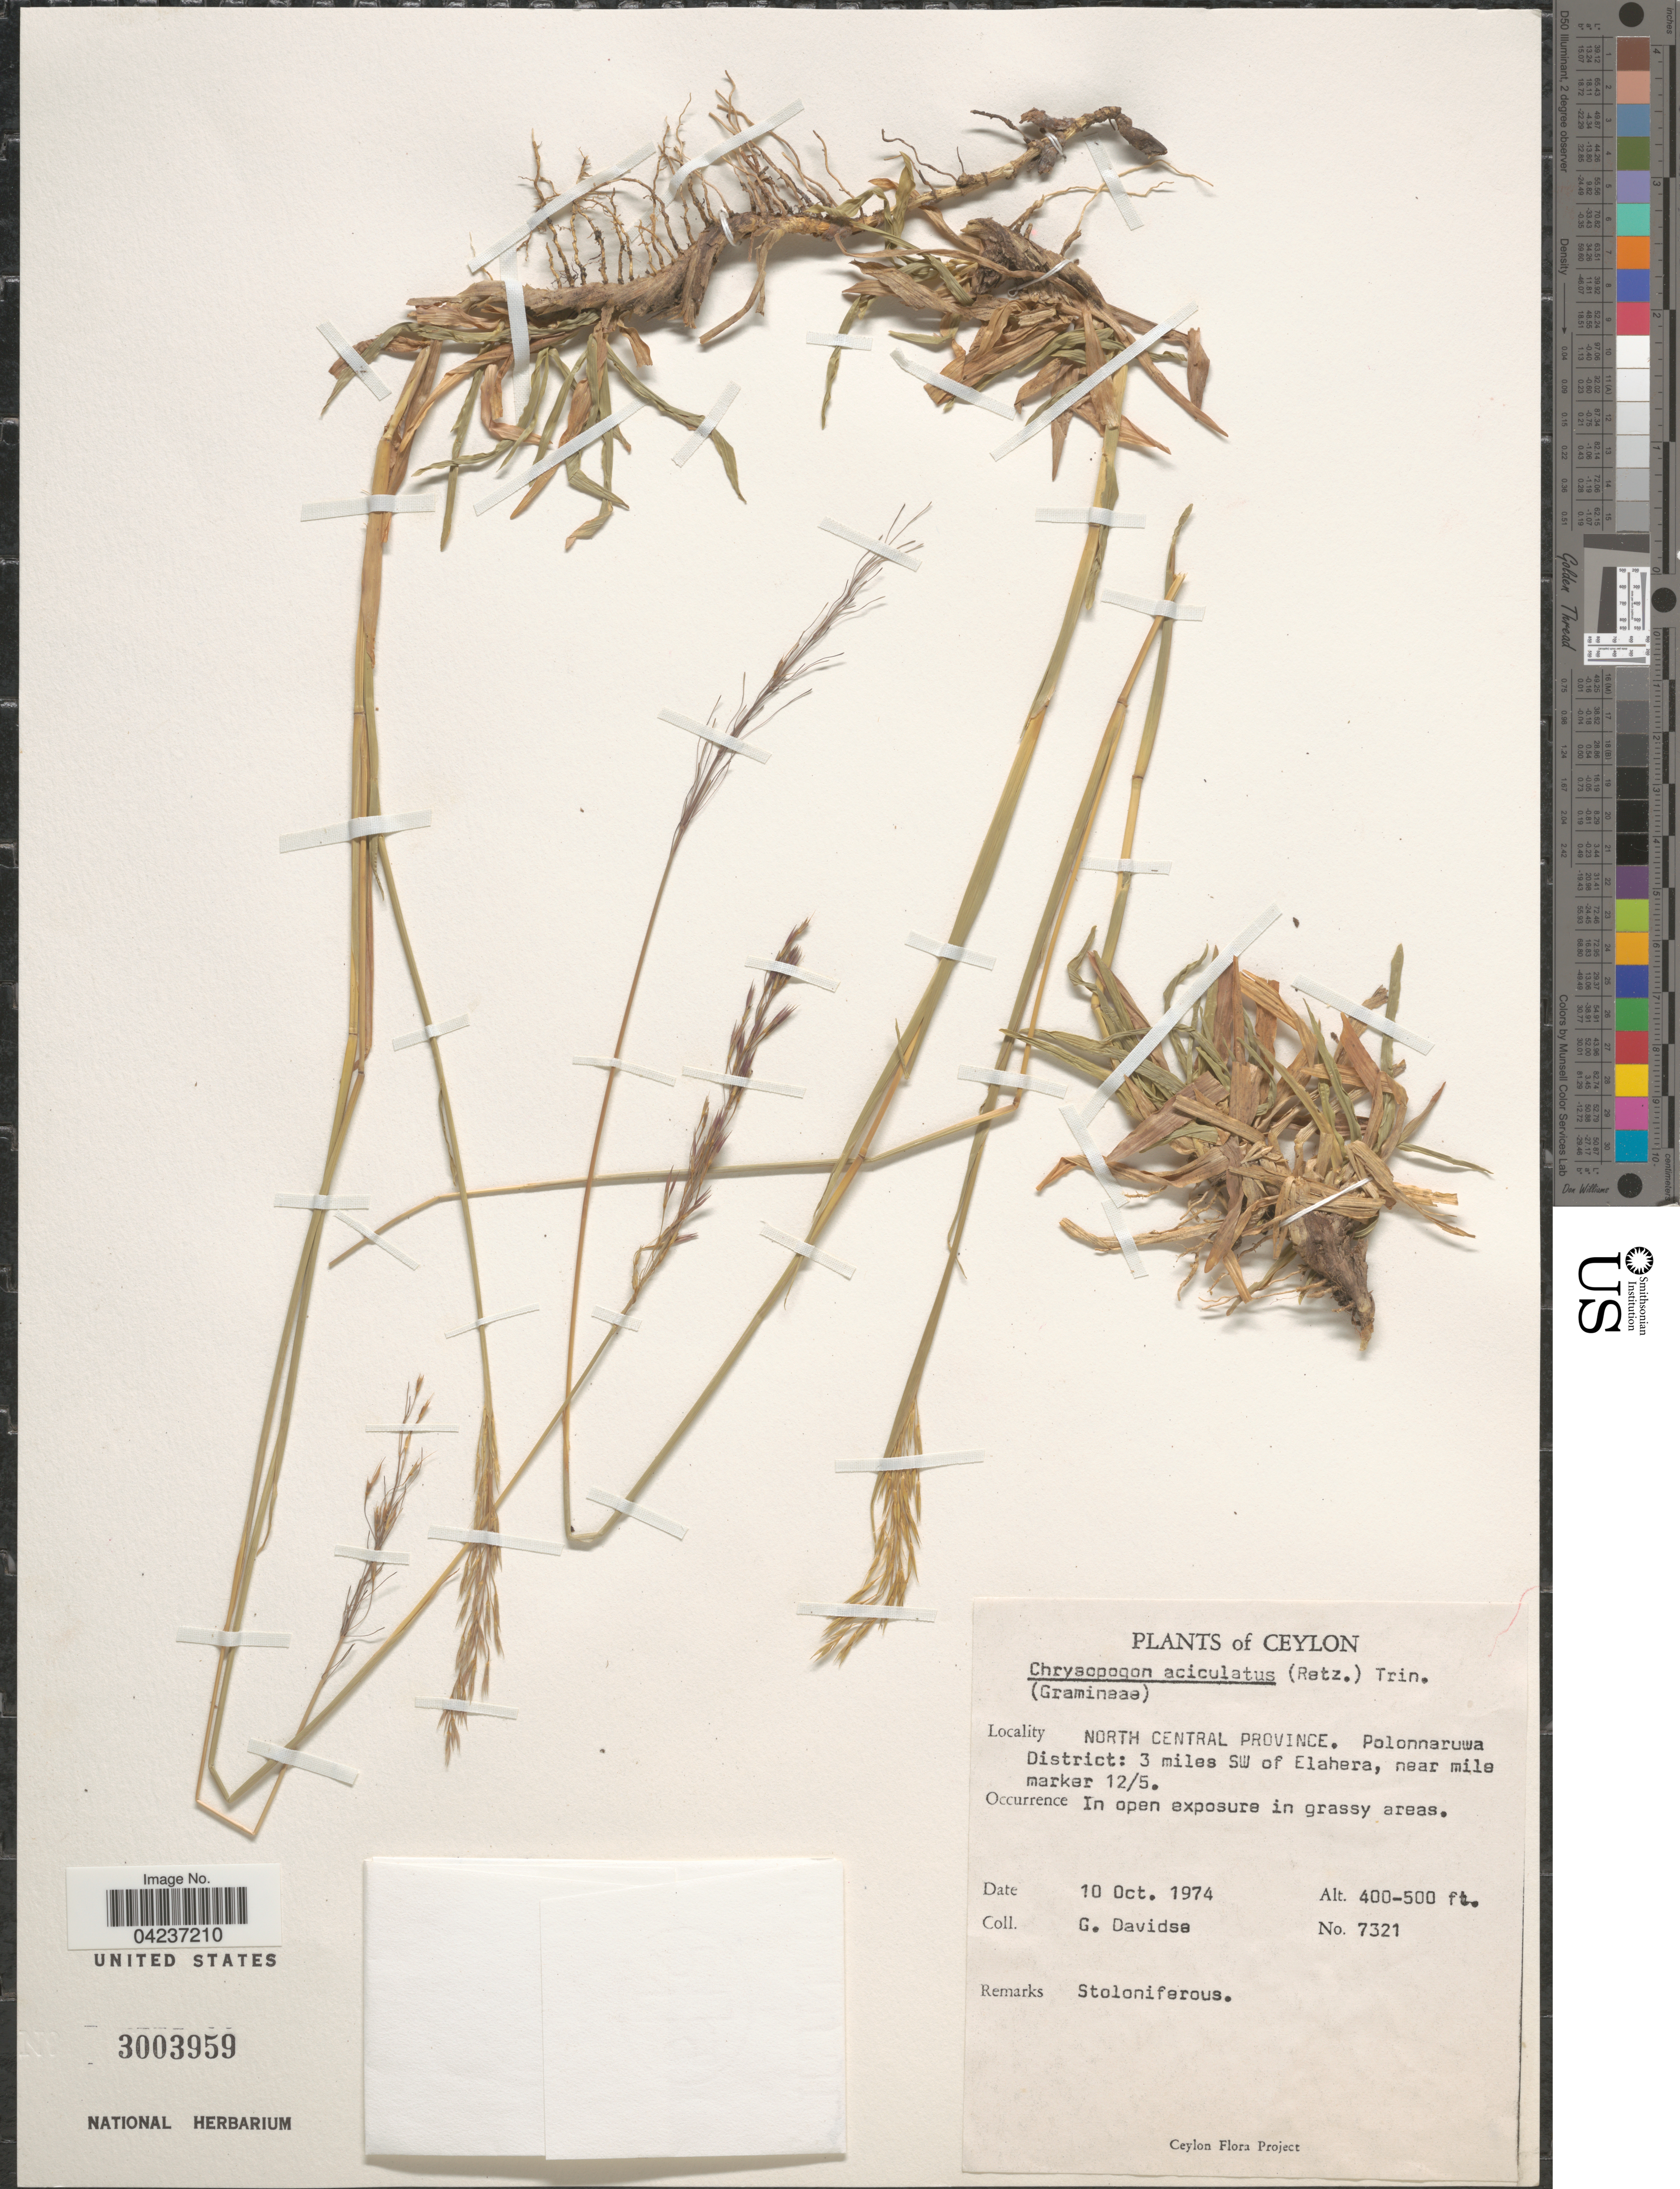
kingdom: Plantae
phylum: Tracheophyta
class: Liliopsida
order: Poales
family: Poaceae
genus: Chrysopogon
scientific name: Chrysopogon aciculatus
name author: (Retz.) Trin.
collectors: G. Davidse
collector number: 7321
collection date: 1974-10-10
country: Sri Lanka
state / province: North Central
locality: Ceylon. Polonnaruwa District: 3 miles SW of Elahera, near mile marker 12/5. In open exposure in grassy areas.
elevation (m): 122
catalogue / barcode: US 3003959